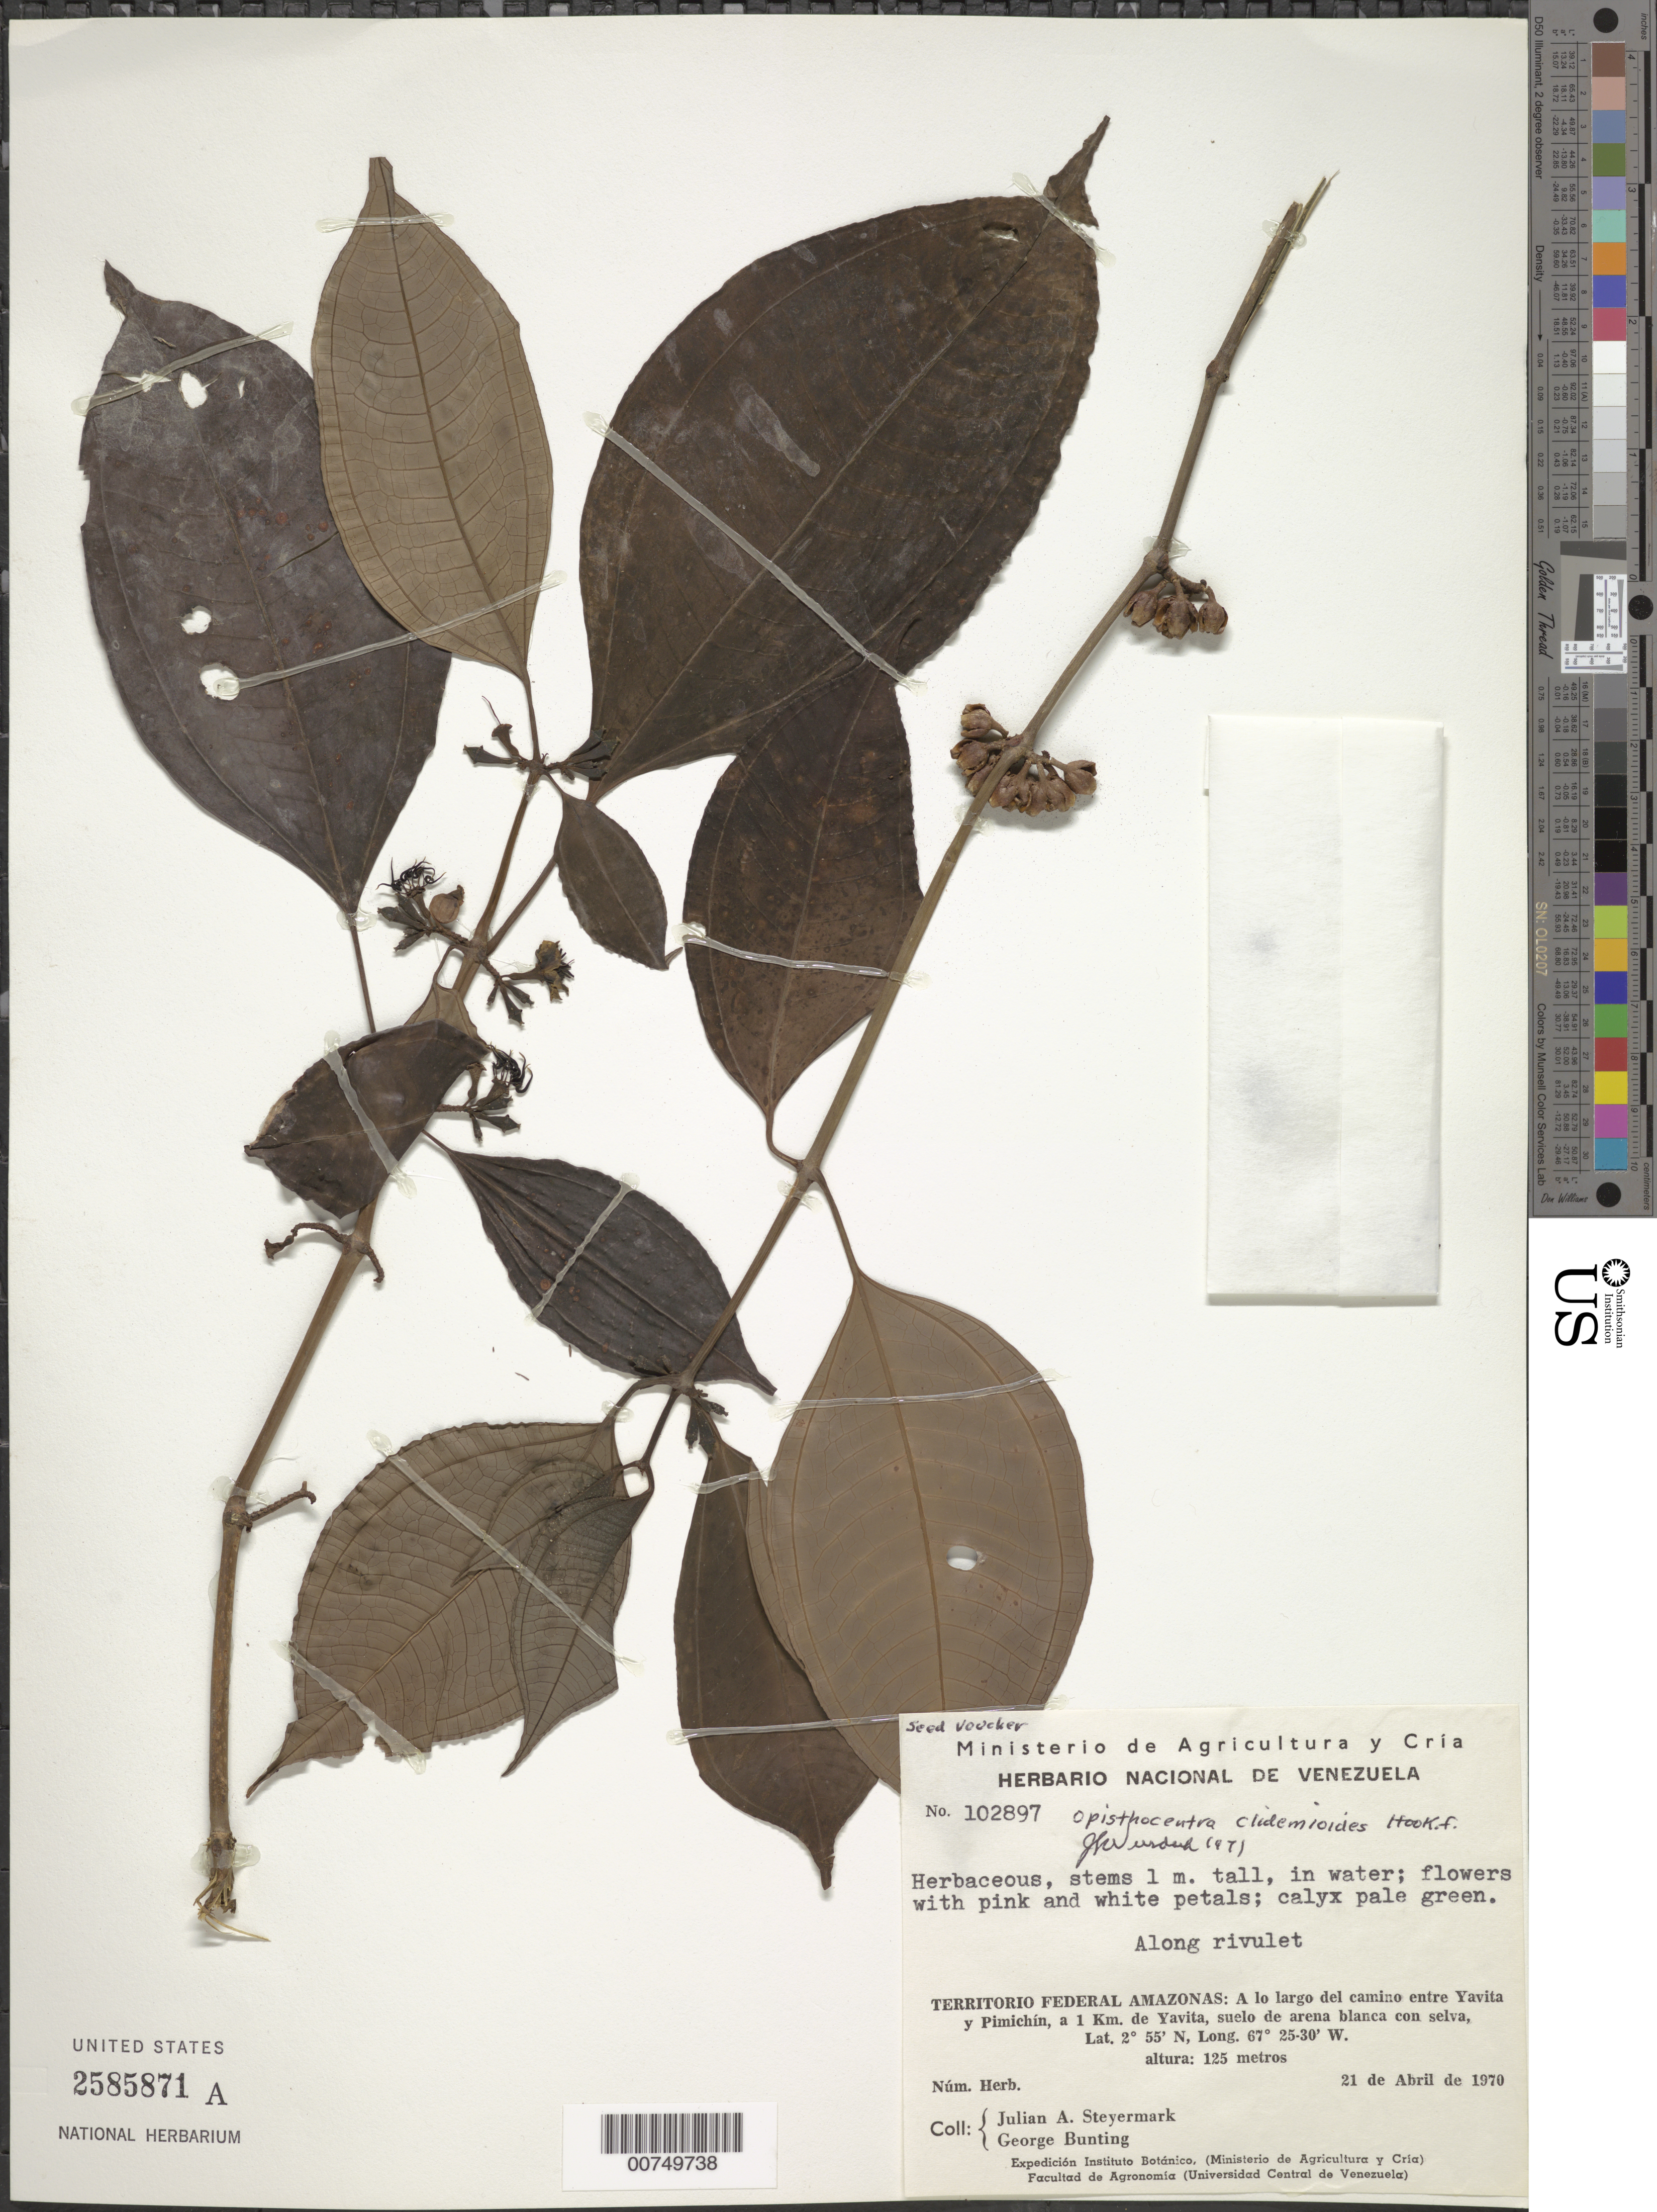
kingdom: Plantae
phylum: Tracheophyta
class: Magnoliopsida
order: Myrtales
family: Melastomataceae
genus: Opisthocentra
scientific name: Opisthocentra clidemioides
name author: Hook. f.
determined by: Wurdack, John J., (US), US (UNITED STATES)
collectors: J. Steyermark & G. S. Bunting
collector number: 102897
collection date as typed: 21-Apr-70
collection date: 1970-04-21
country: Venezuela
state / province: Amazonas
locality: Yavita-Pimichín, 1 km de Yavita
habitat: Along rivulet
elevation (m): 125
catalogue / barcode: US 2585871A